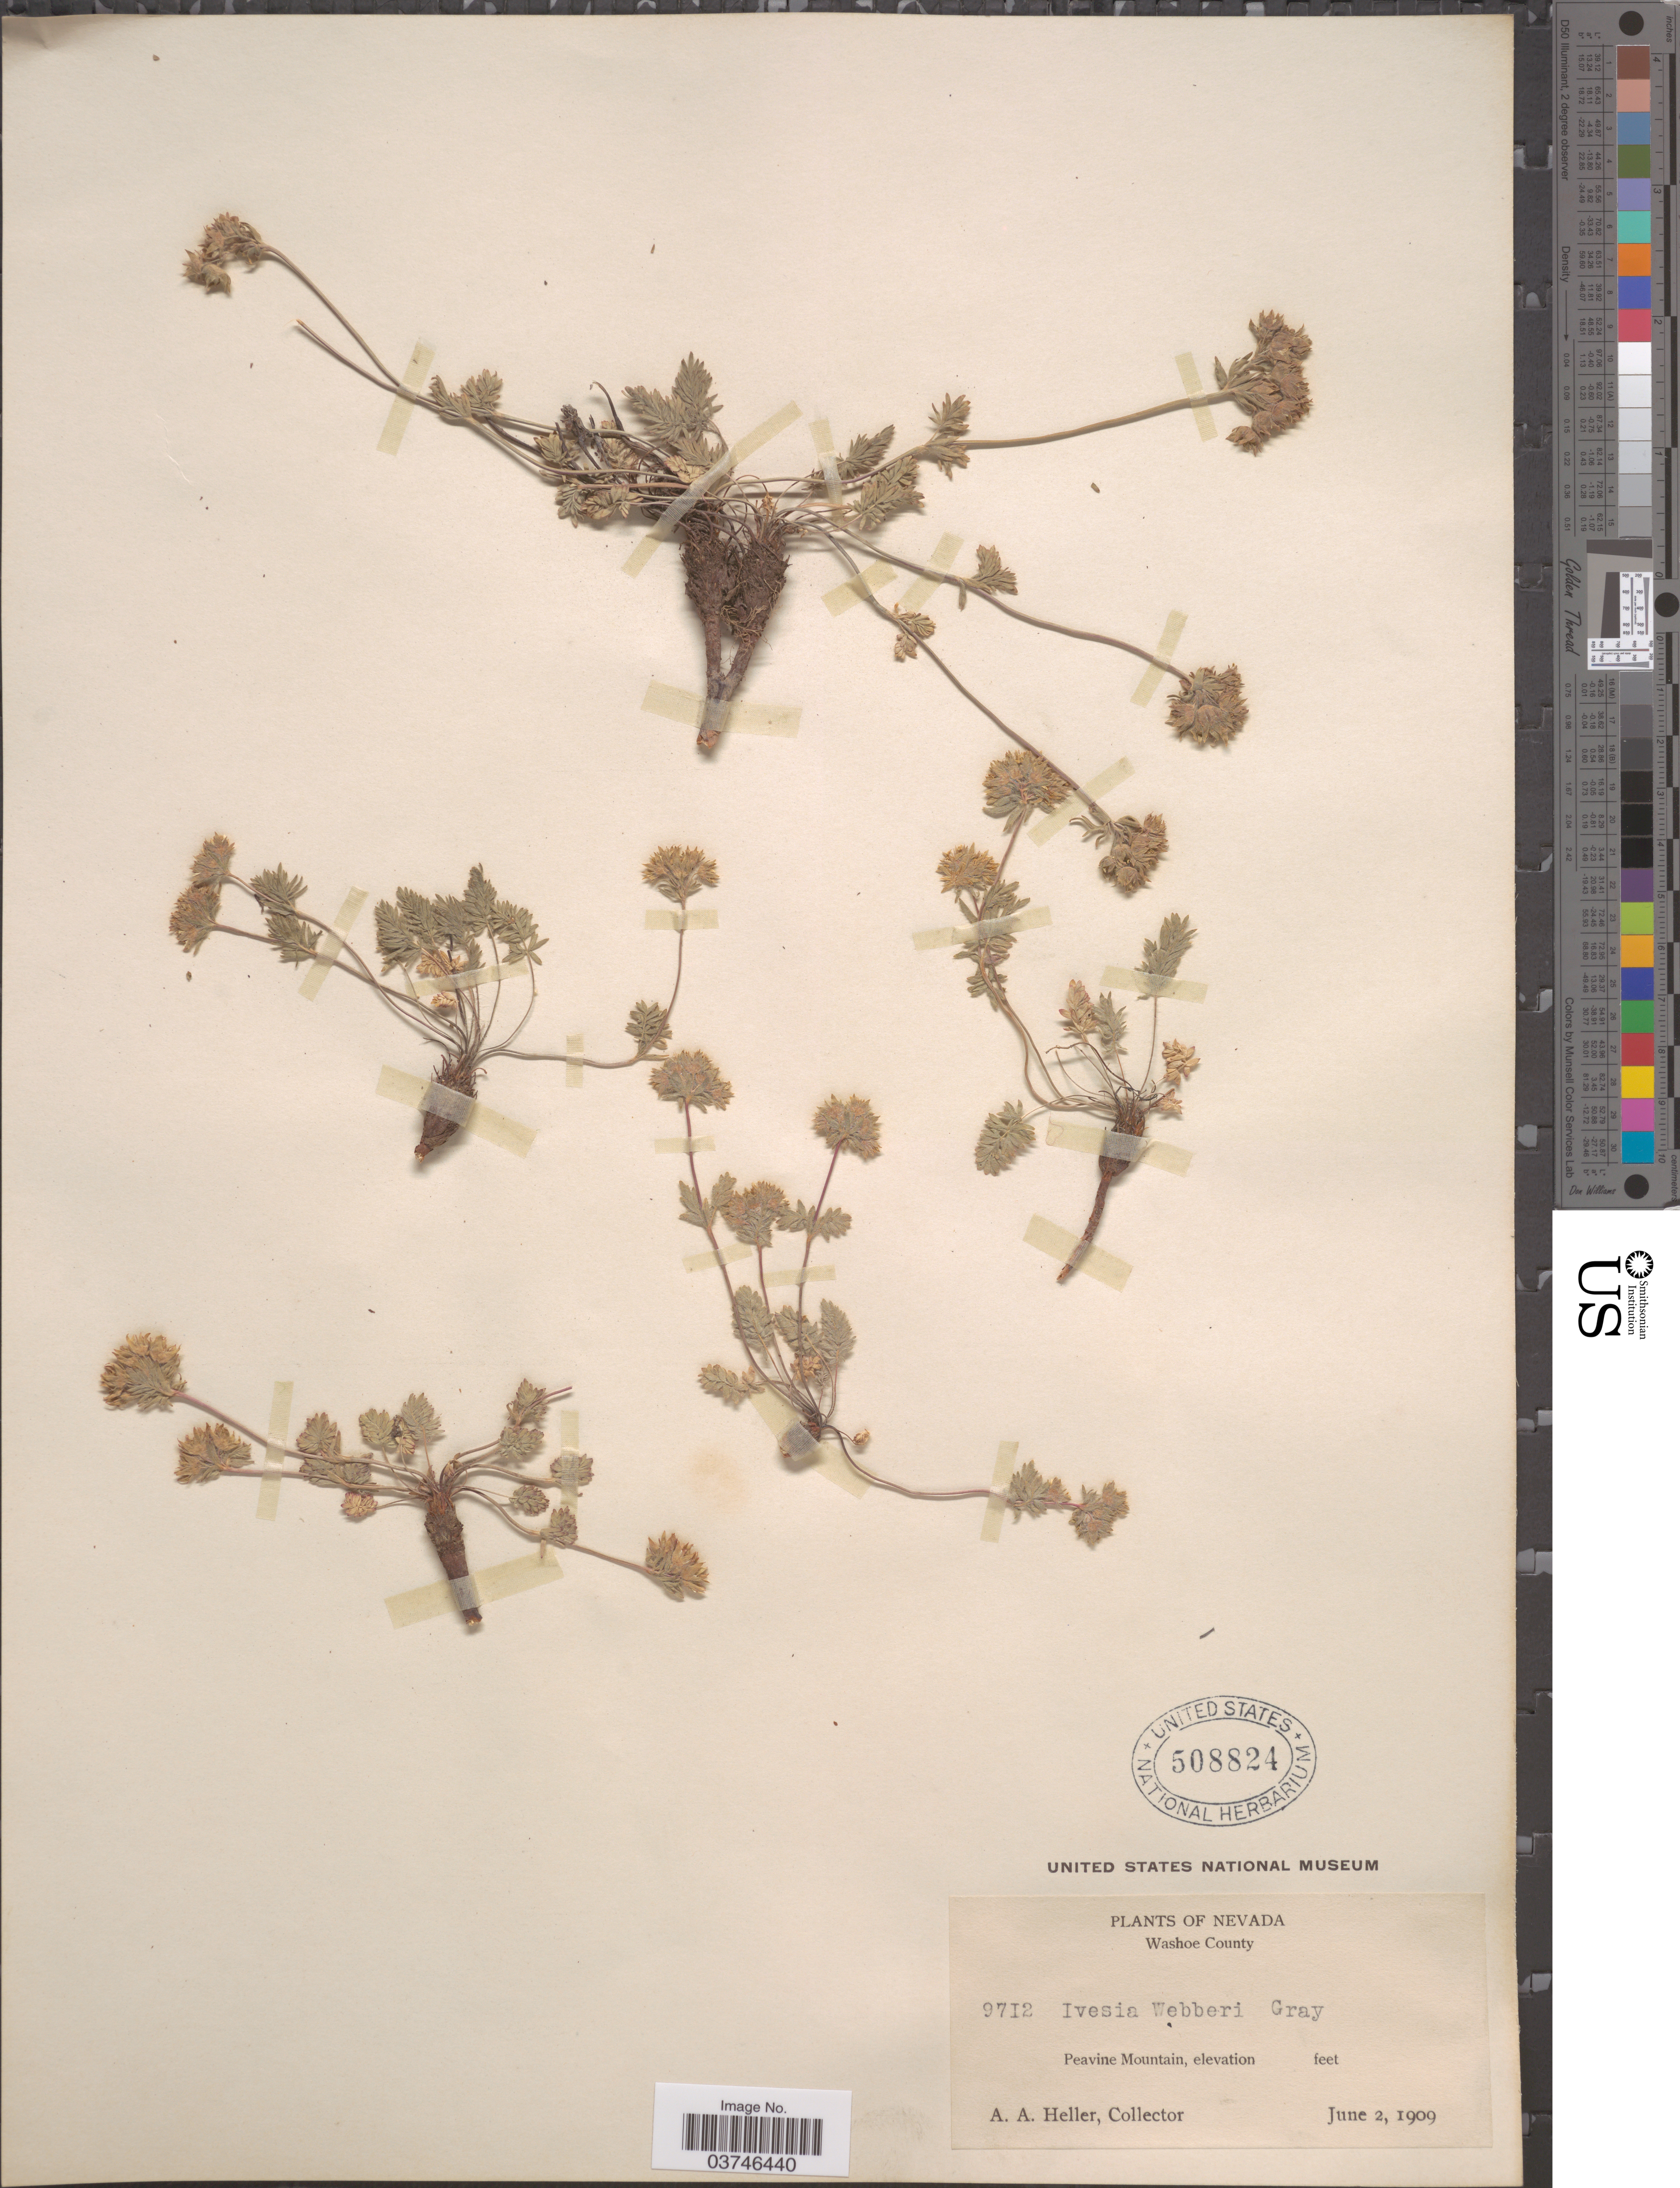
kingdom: Plantae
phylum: Tracheophyta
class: Magnoliopsida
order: Rosales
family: Rosaceae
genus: Potentilla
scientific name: Potentilla webberi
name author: (A. Gray) Greene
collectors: A. A. Heller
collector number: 9712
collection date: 1909-06-02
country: United States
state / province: Nevada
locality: Washoe County. Peavine Mountain.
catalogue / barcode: US 508824